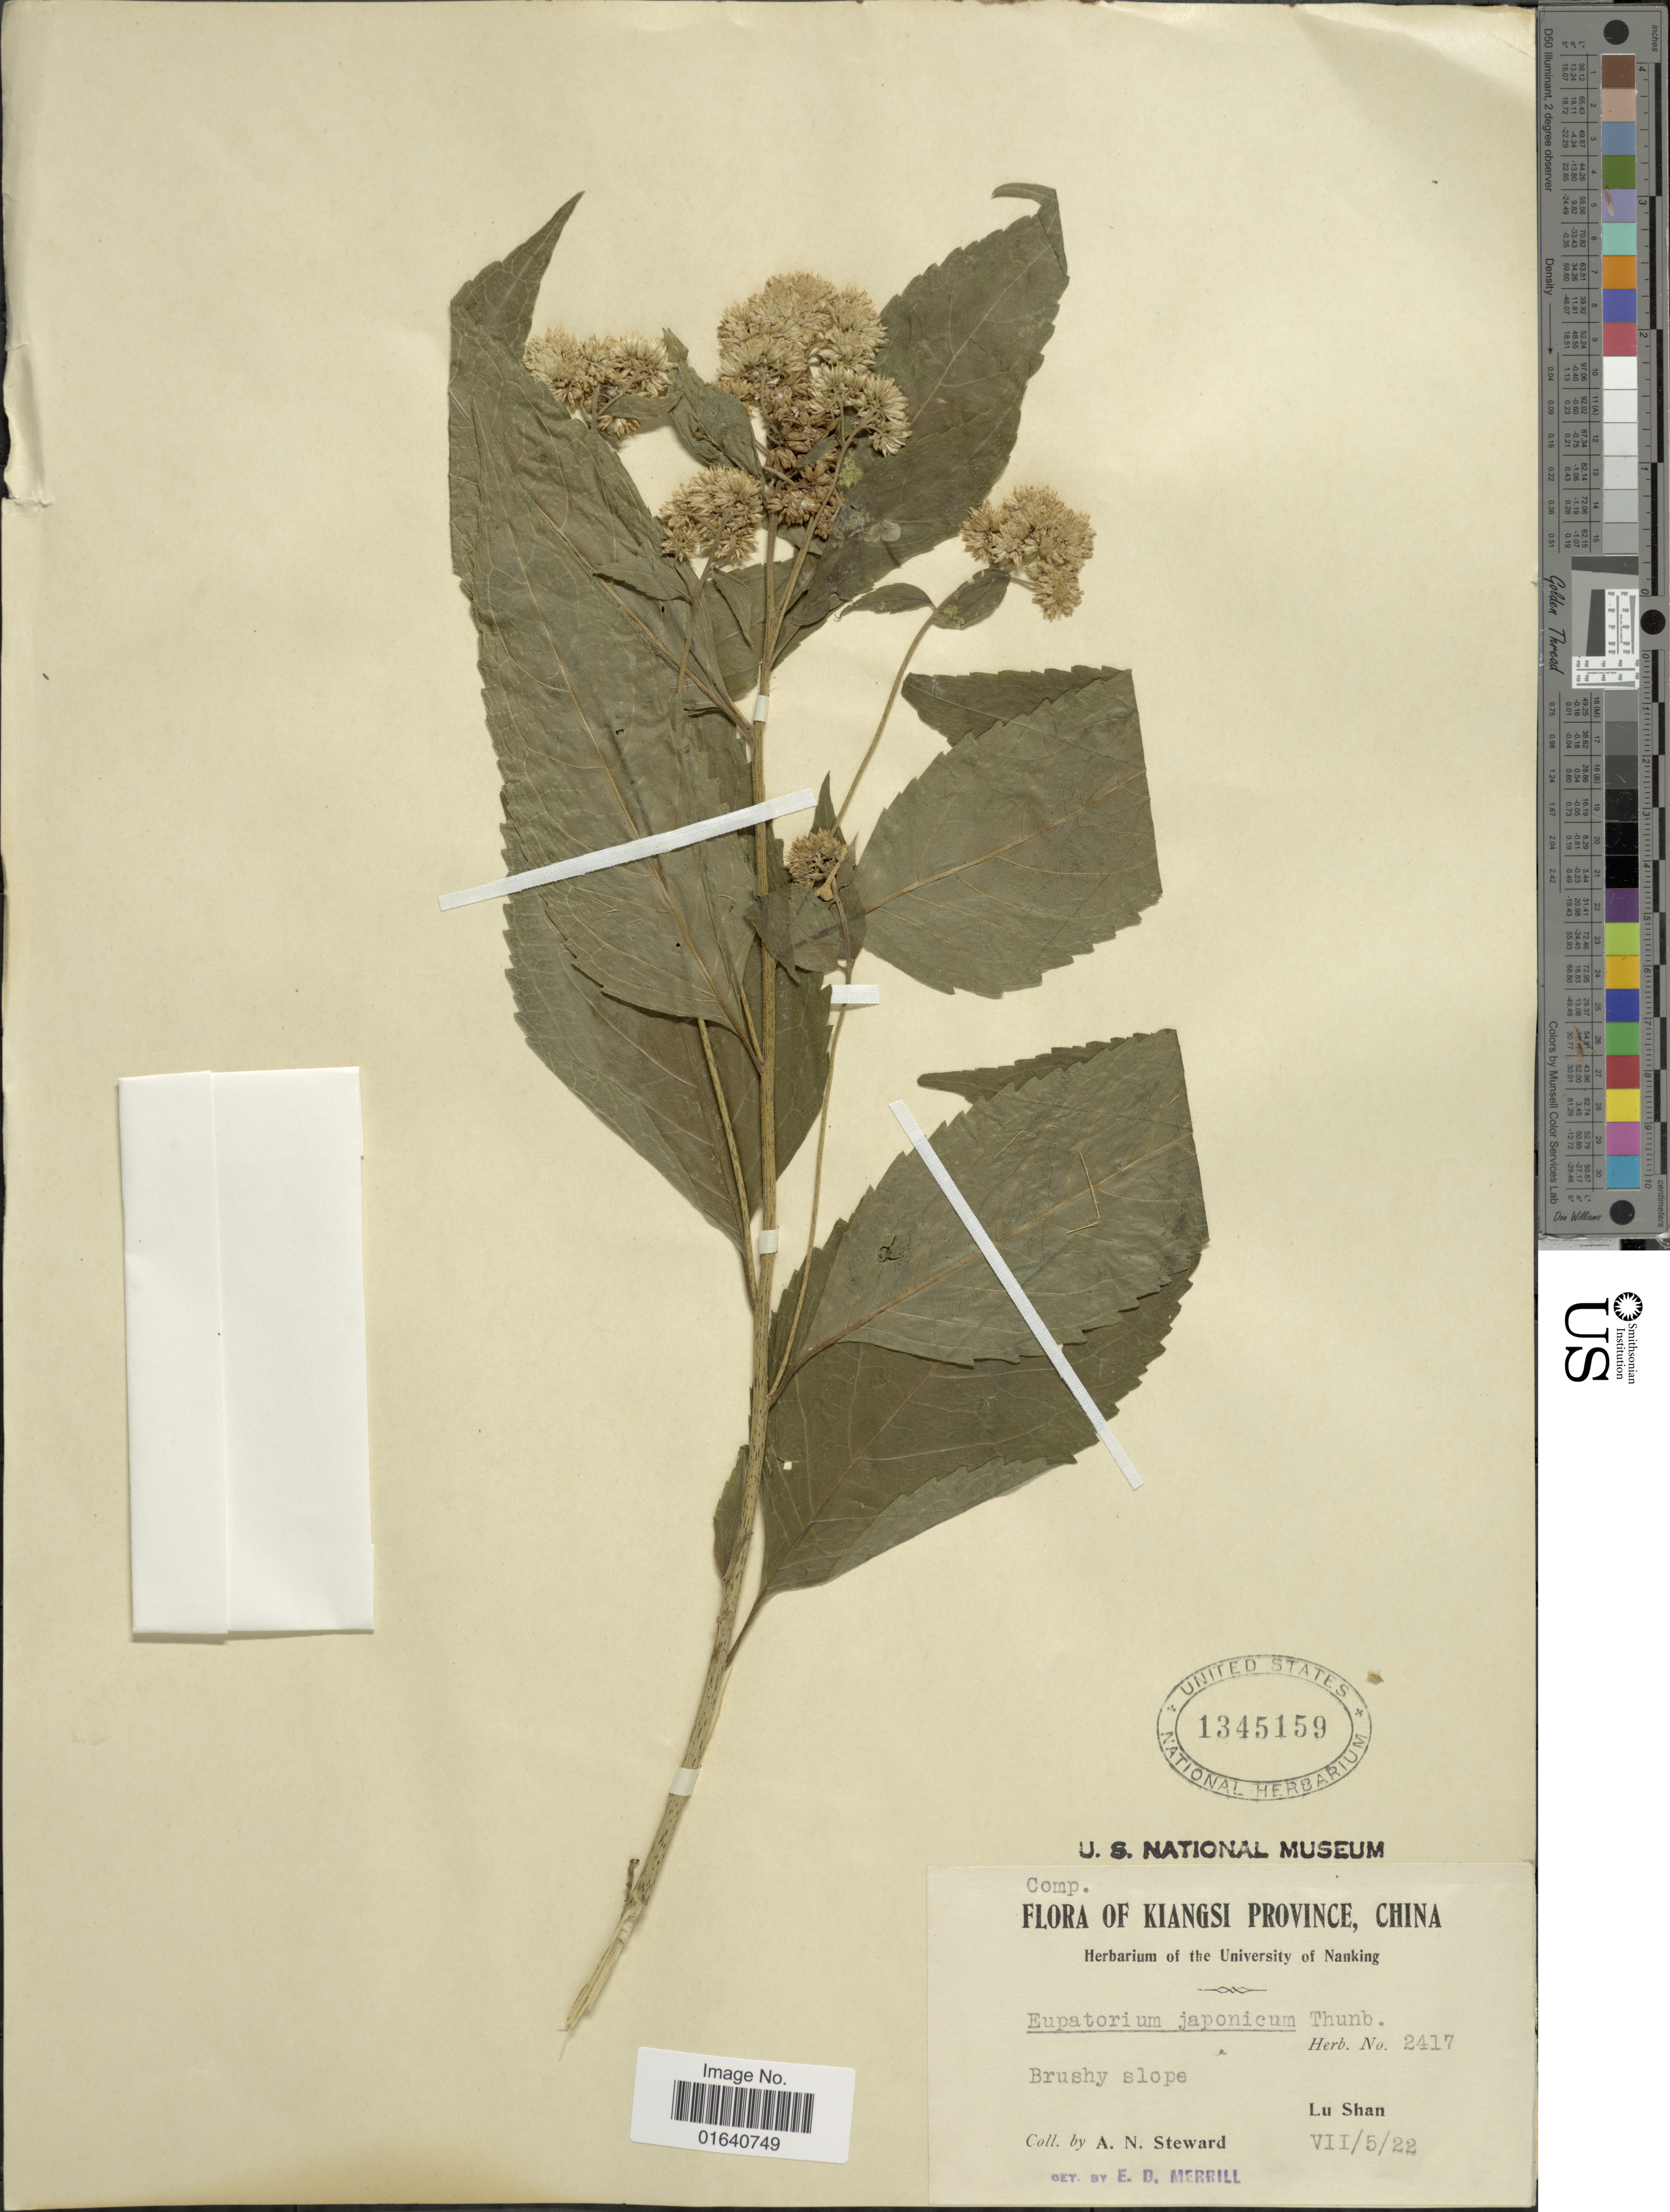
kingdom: Plantae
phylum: Tracheophyta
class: Magnoliopsida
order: Asterales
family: Asteraceae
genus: Eupatorium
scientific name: Eupatorium japonicum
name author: Thunb.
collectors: A. N. Steward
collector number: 2417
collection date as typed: Transcribed d/m/y: 5/7/22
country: China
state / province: Jiangxi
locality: Kiangsi Province, Brushy slope, Lu Shan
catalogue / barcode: US 1345159